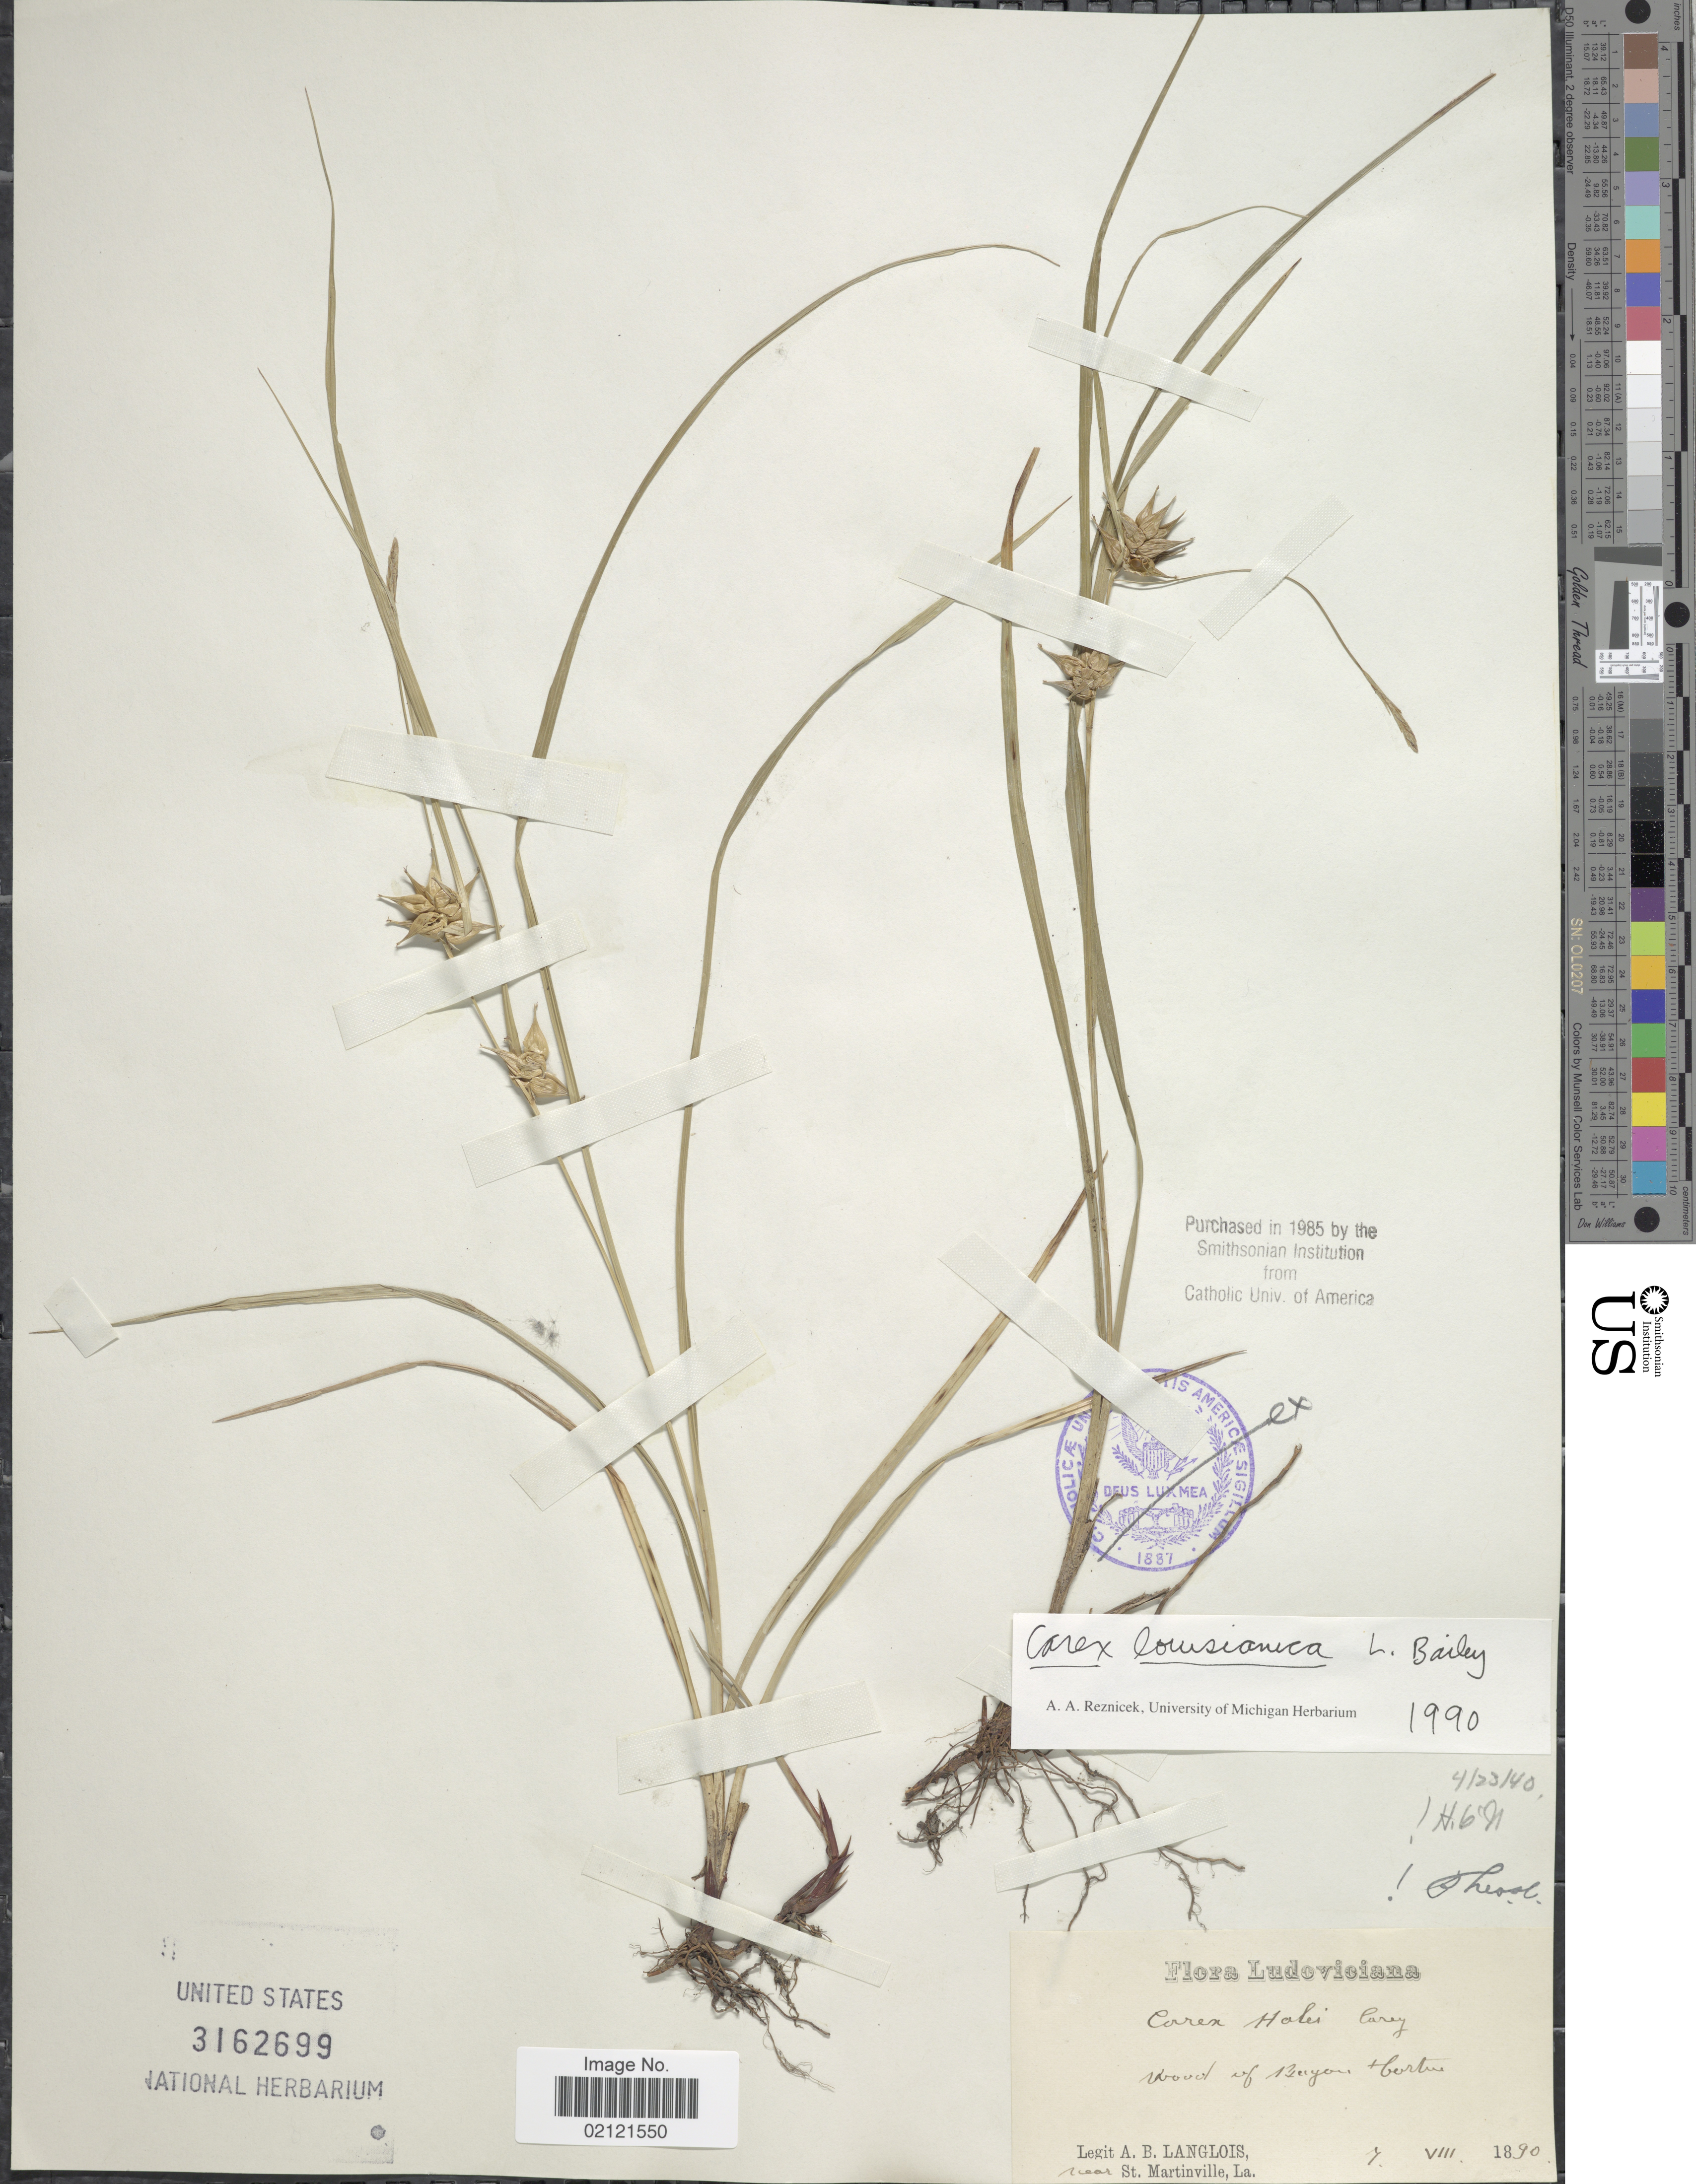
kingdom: Plantae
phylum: Tracheophyta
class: Liliopsida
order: Poales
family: Cyperaceae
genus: Carex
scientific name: Carex louisianica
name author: L.H. Bailey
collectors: A. Langlois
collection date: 1890-08-07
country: United States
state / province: Louisiana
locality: Wood of Bayou Tortue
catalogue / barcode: US 3162699